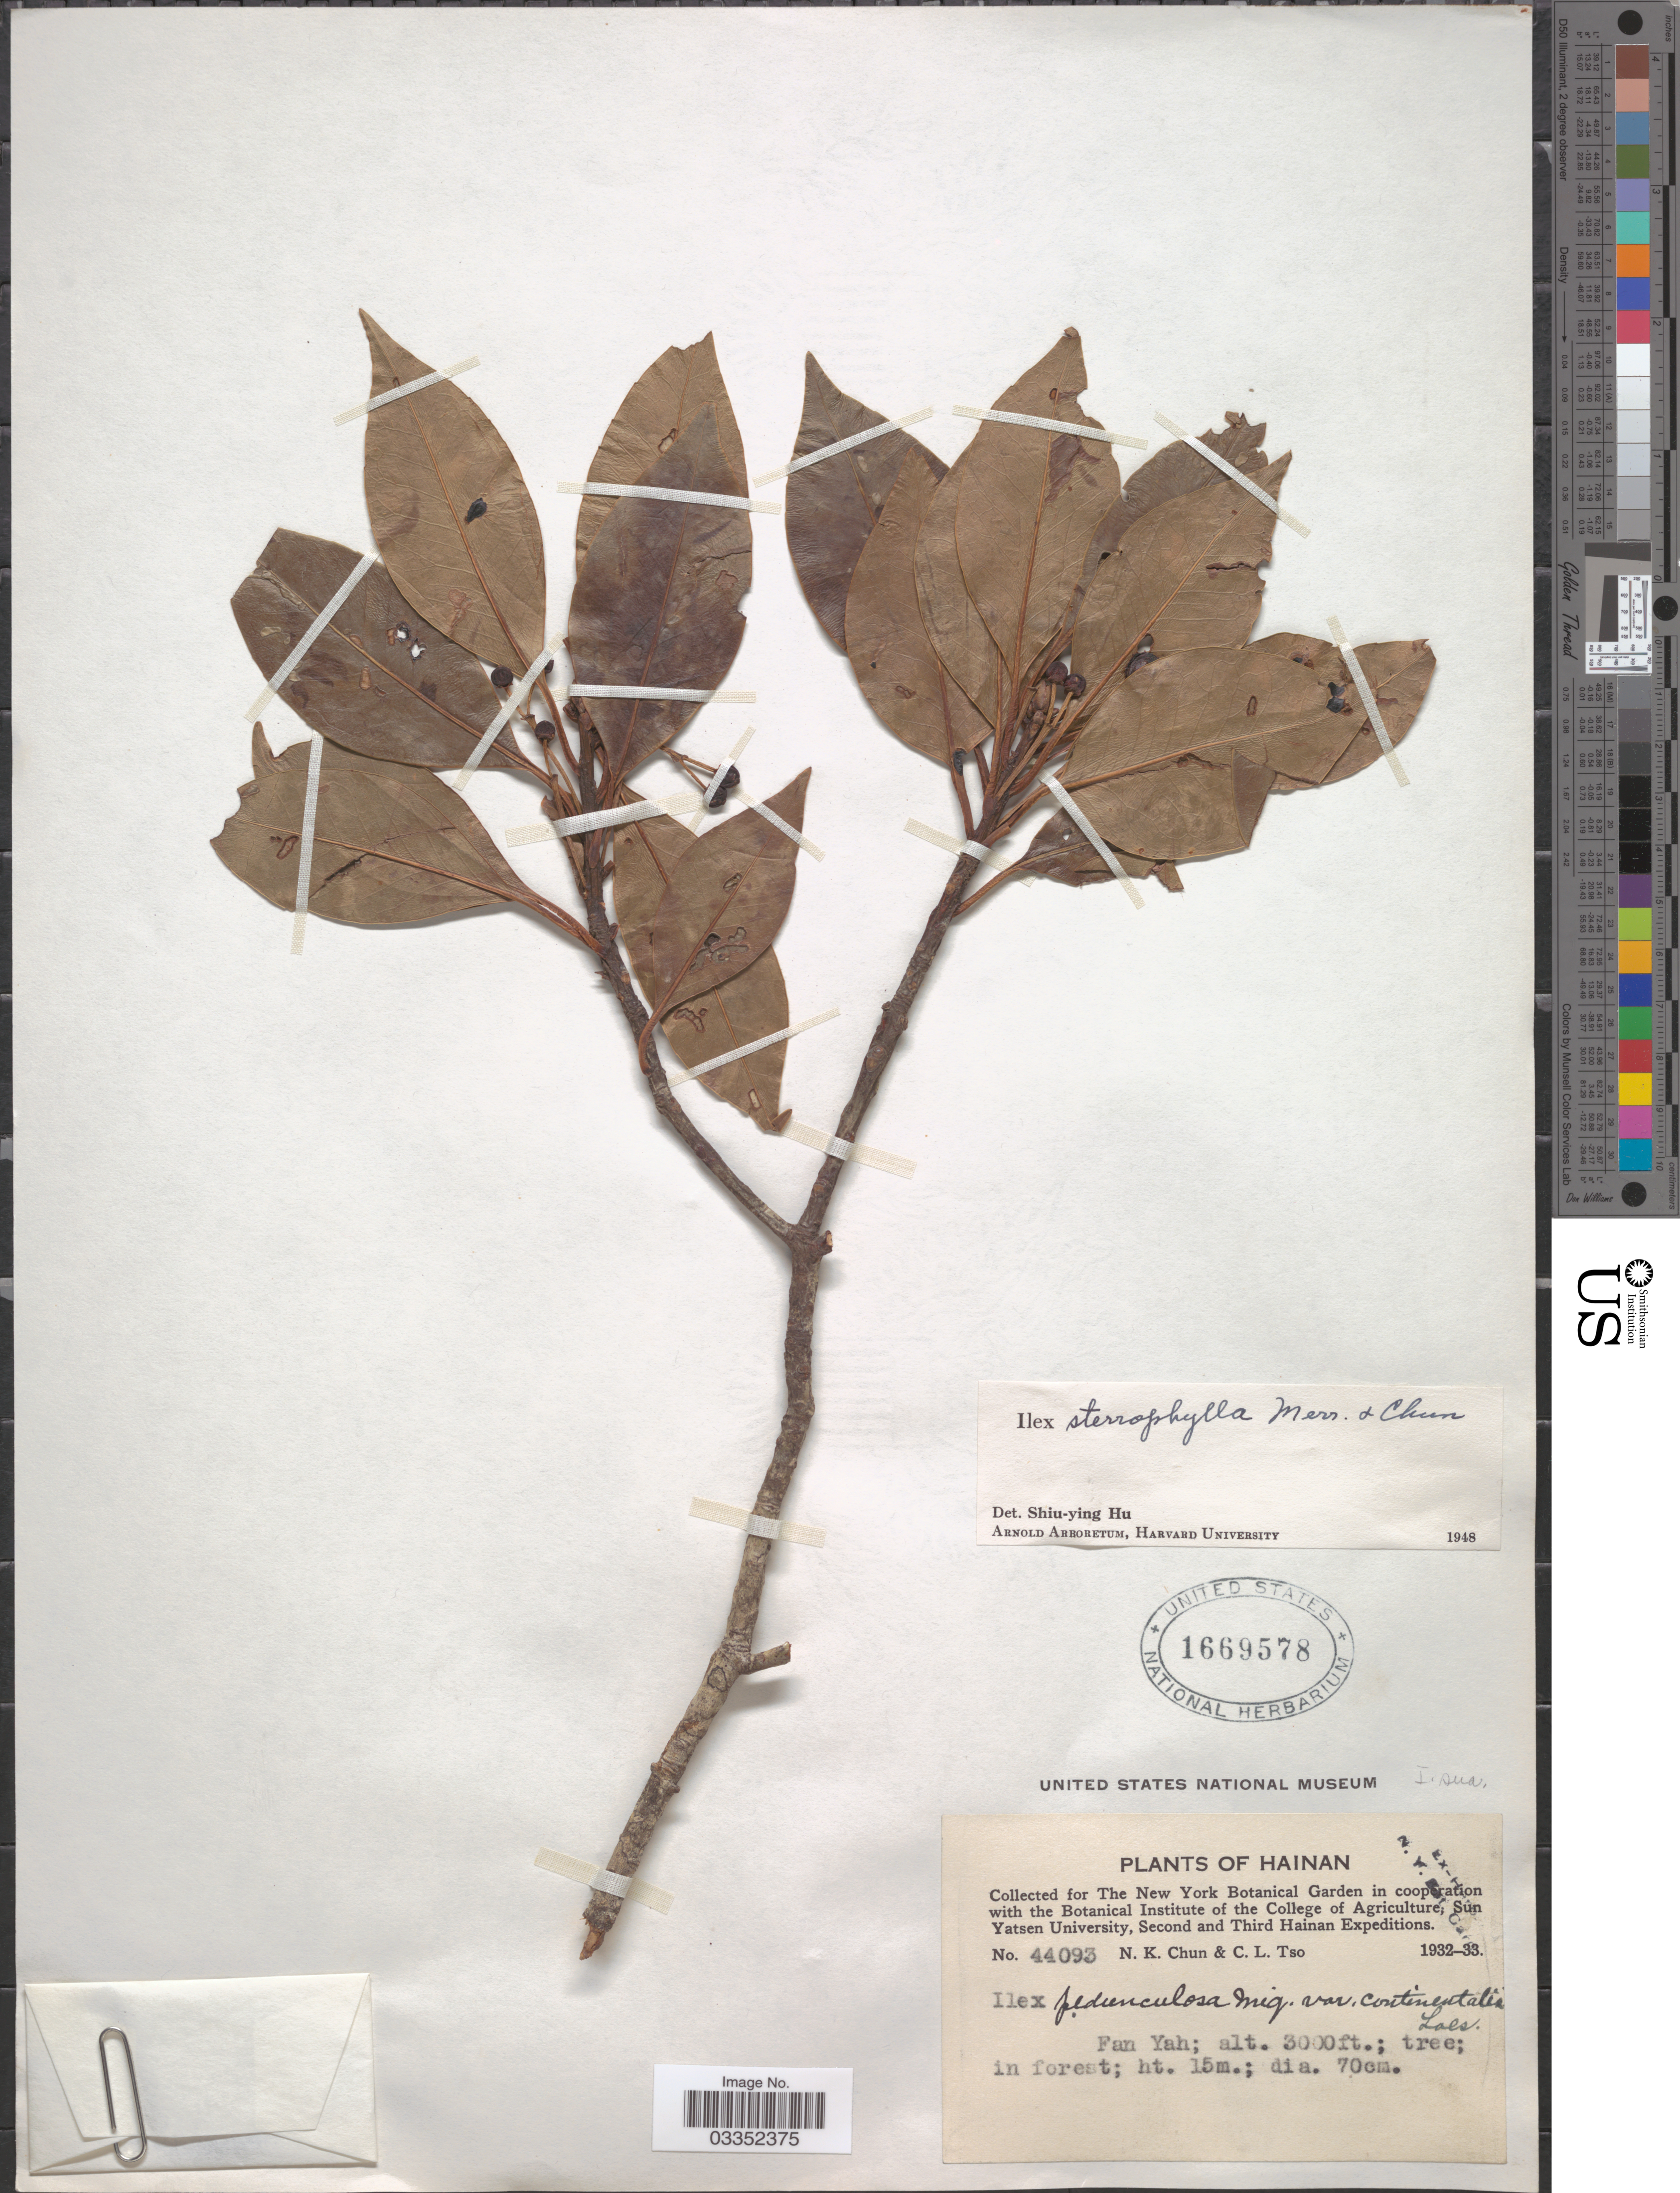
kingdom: Plantae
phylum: Tracheophyta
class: Magnoliopsida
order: Aquifoliales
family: Aquifoliaceae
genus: Ilex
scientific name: Ilex stenophylla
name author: Steyerm.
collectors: N. K. Chun & C. Tso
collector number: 44093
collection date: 1932/1933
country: China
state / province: Hainan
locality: Fan Yah.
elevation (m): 914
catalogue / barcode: US 1669578